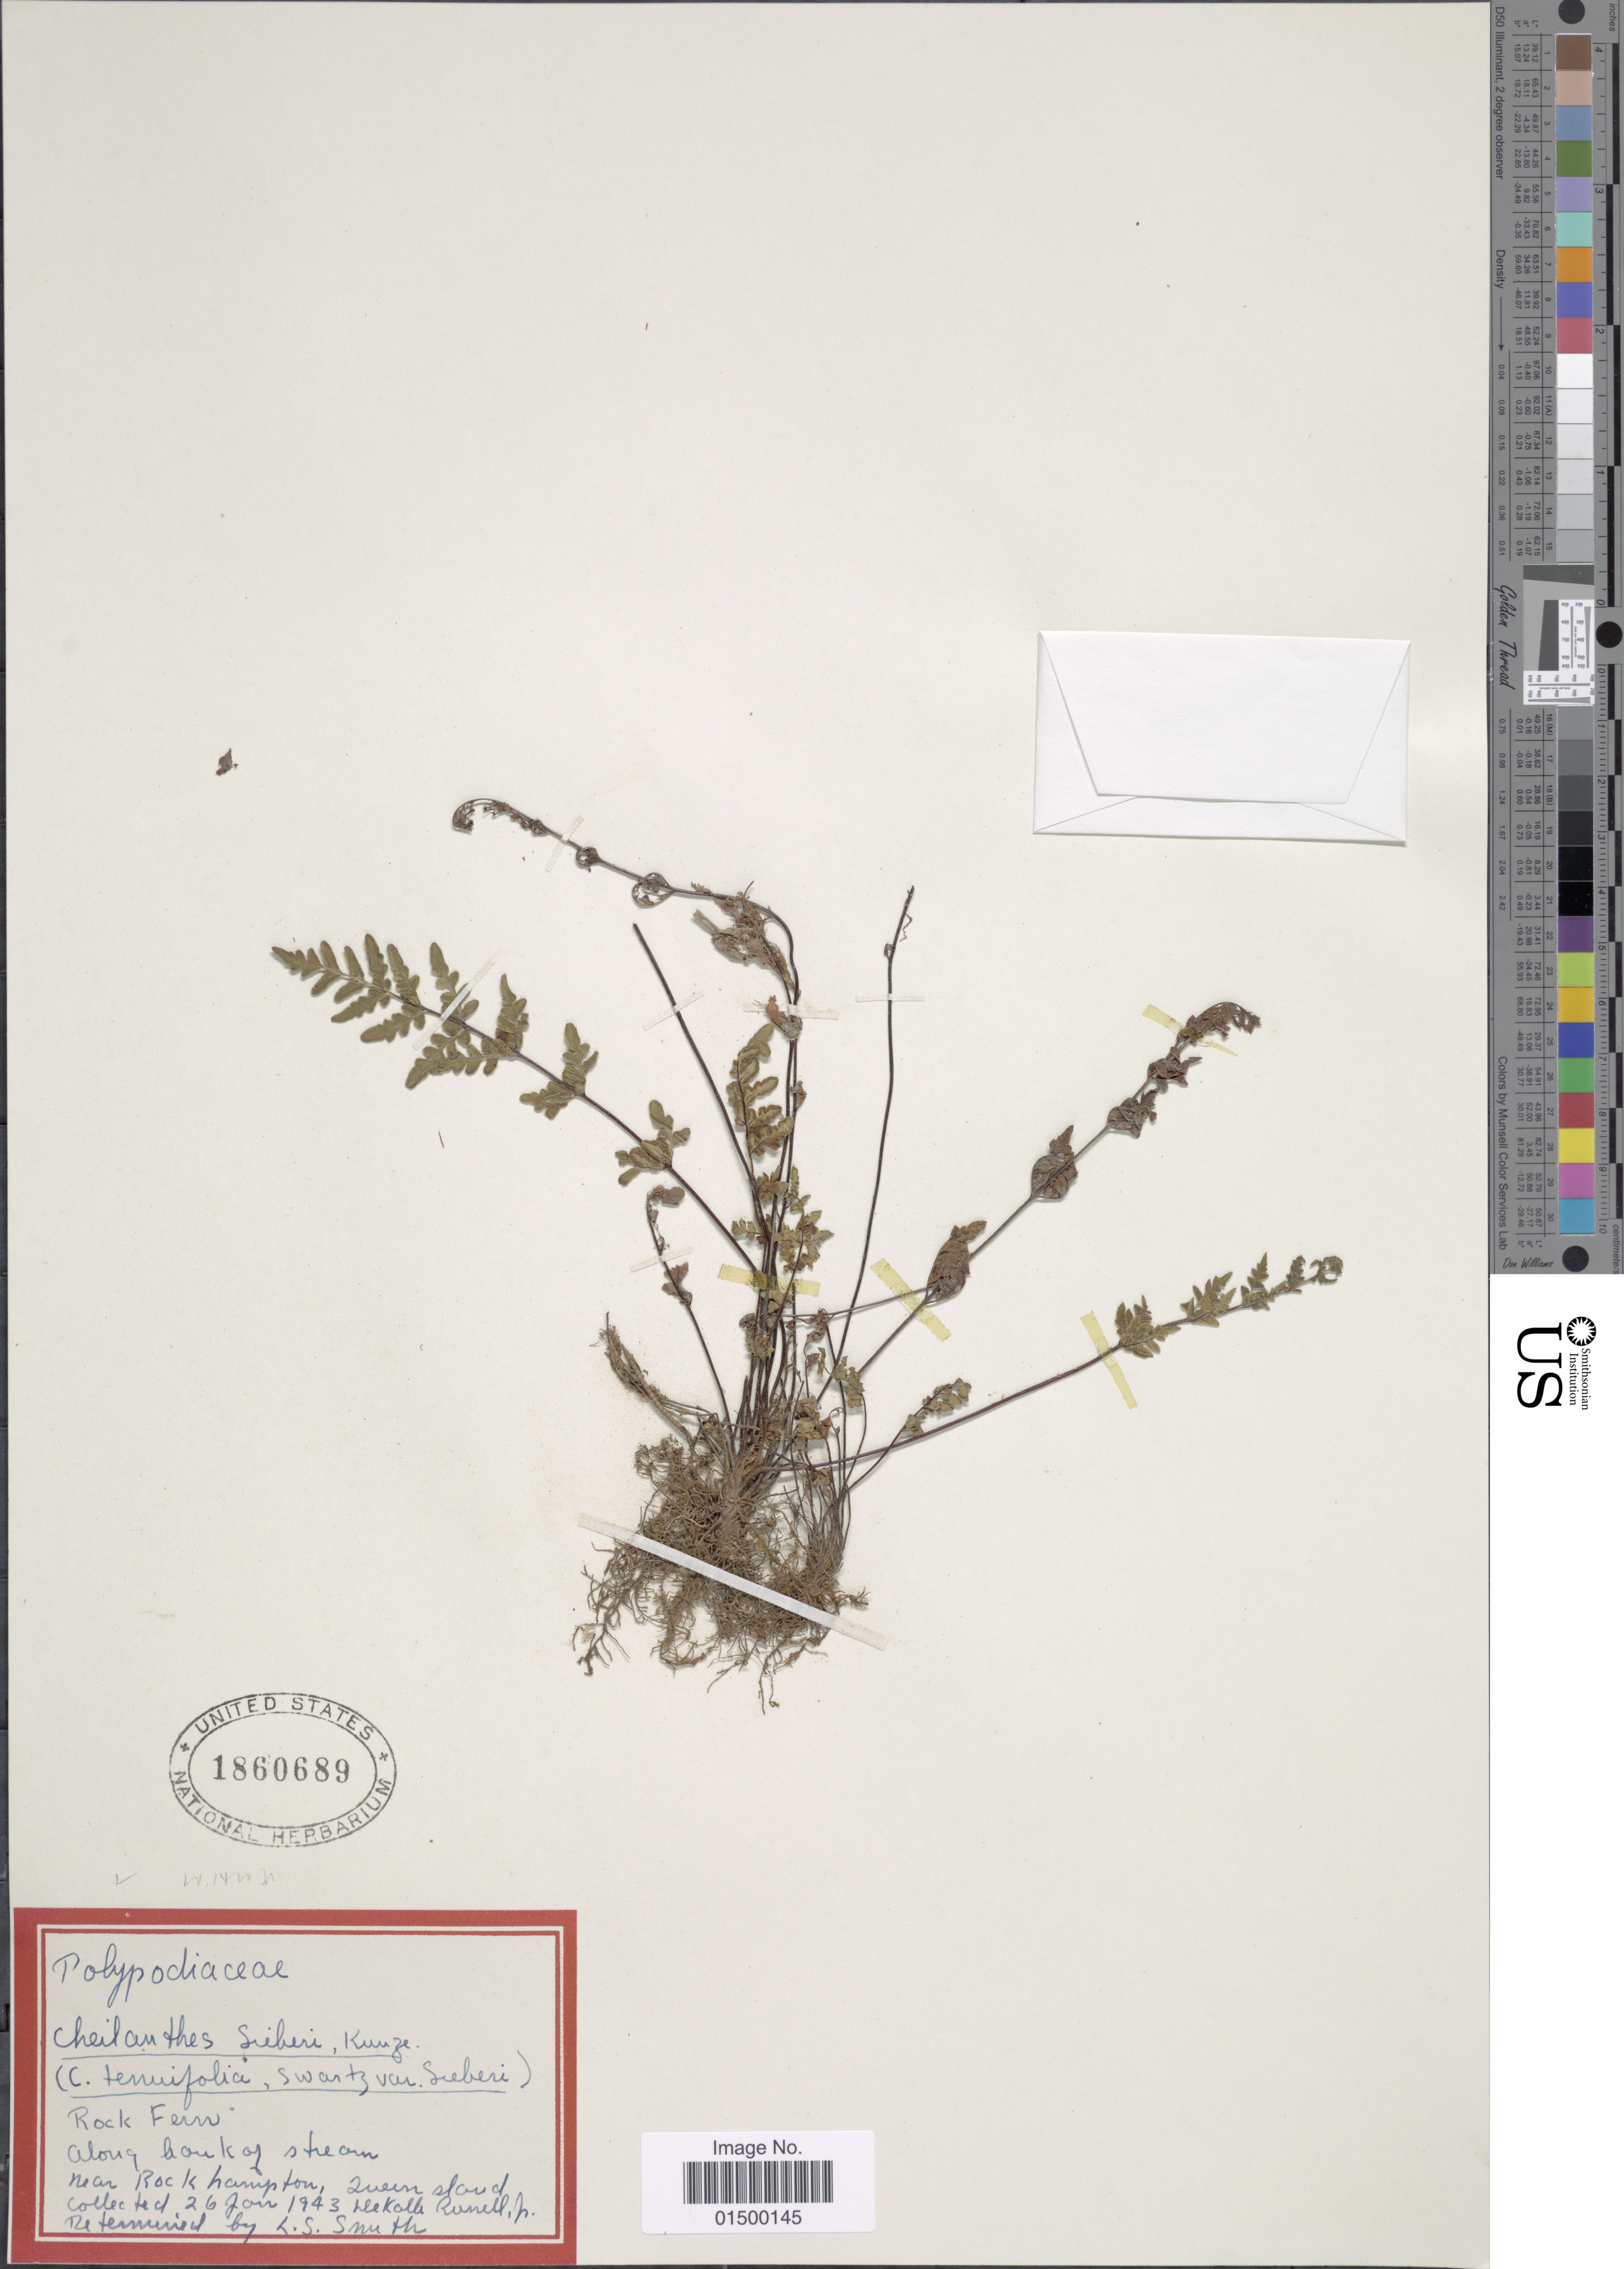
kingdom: Plantae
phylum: Tracheophyta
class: Polypodiopsida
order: Polypodiales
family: Pteridaceae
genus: Cheilanthes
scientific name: Cheilanthes sieberi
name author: Kunze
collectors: D. K. Russell Jr.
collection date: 1943-01-26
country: Australia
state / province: Queensland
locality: Along banks of stream near Rock Hampton, Queensland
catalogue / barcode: US 1487975